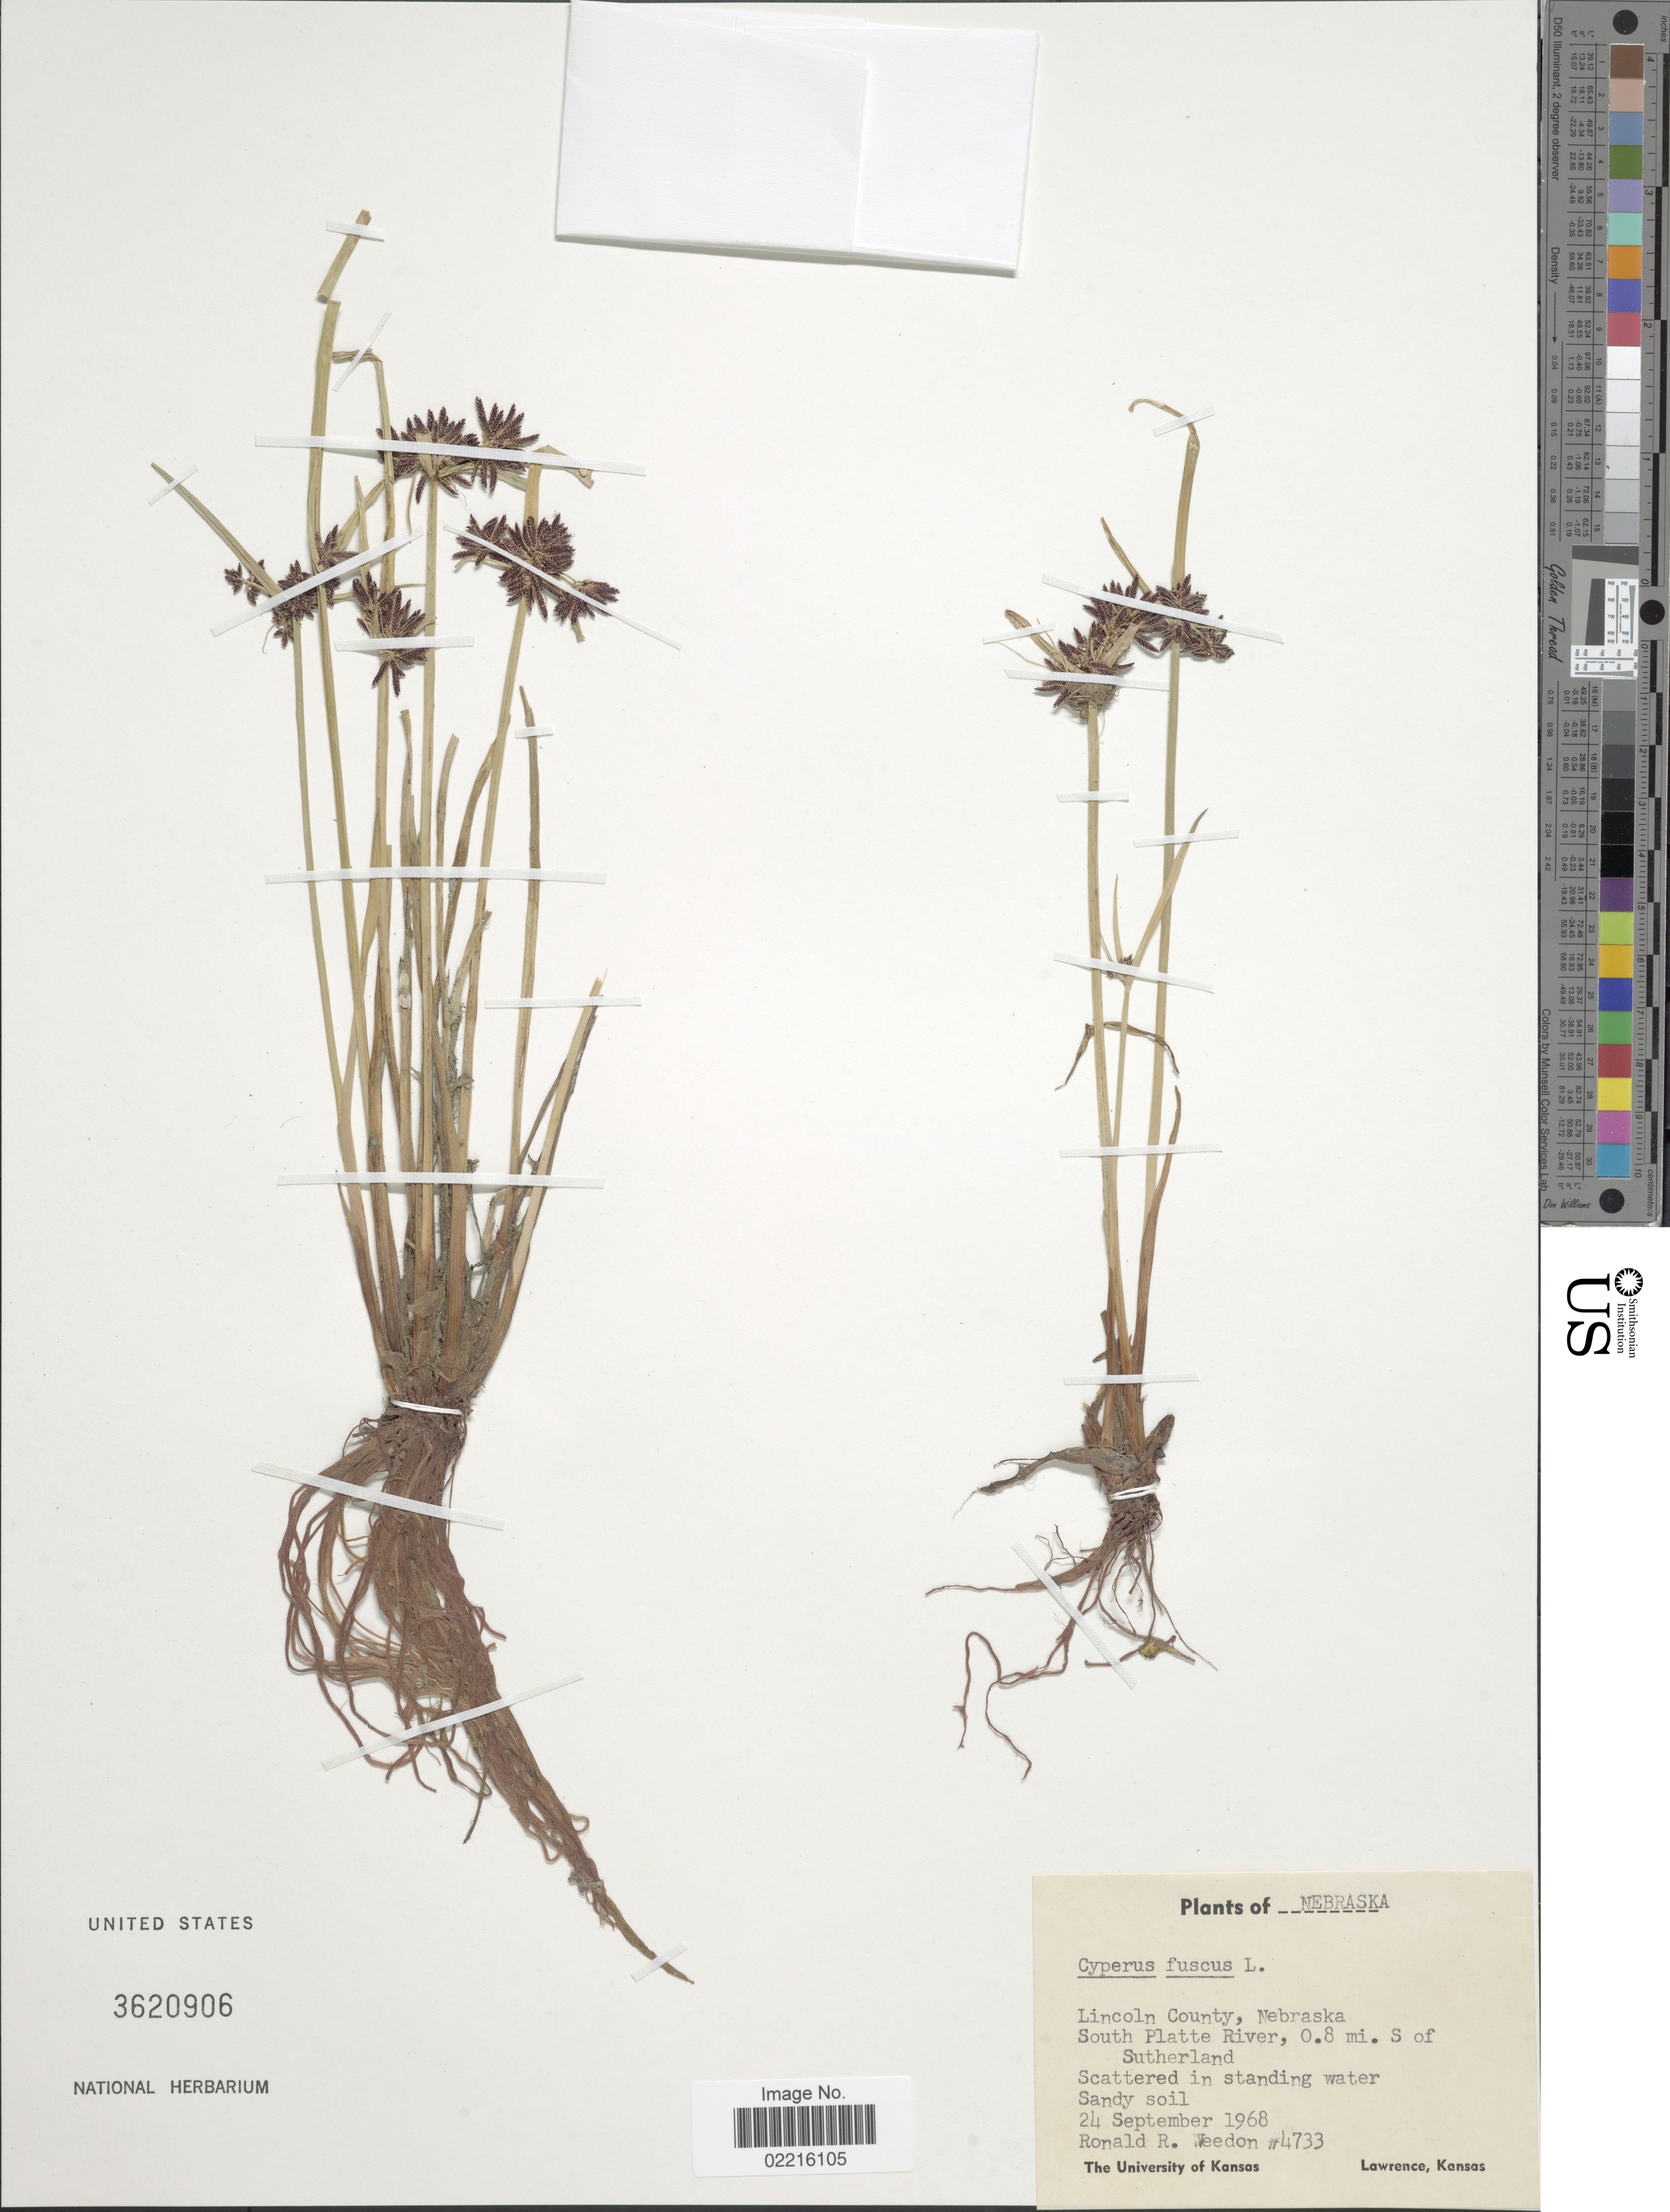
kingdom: Plantae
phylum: Tracheophyta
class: Liliopsida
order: Poales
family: Cyperaceae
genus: Cyperus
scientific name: Cyperus fuscus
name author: L.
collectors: R. Weedon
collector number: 4733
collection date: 1968-09-24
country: United States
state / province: Nebraska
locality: Lincoln County, South Platte River, 0.8 mi S of Sutherland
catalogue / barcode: US 3620906